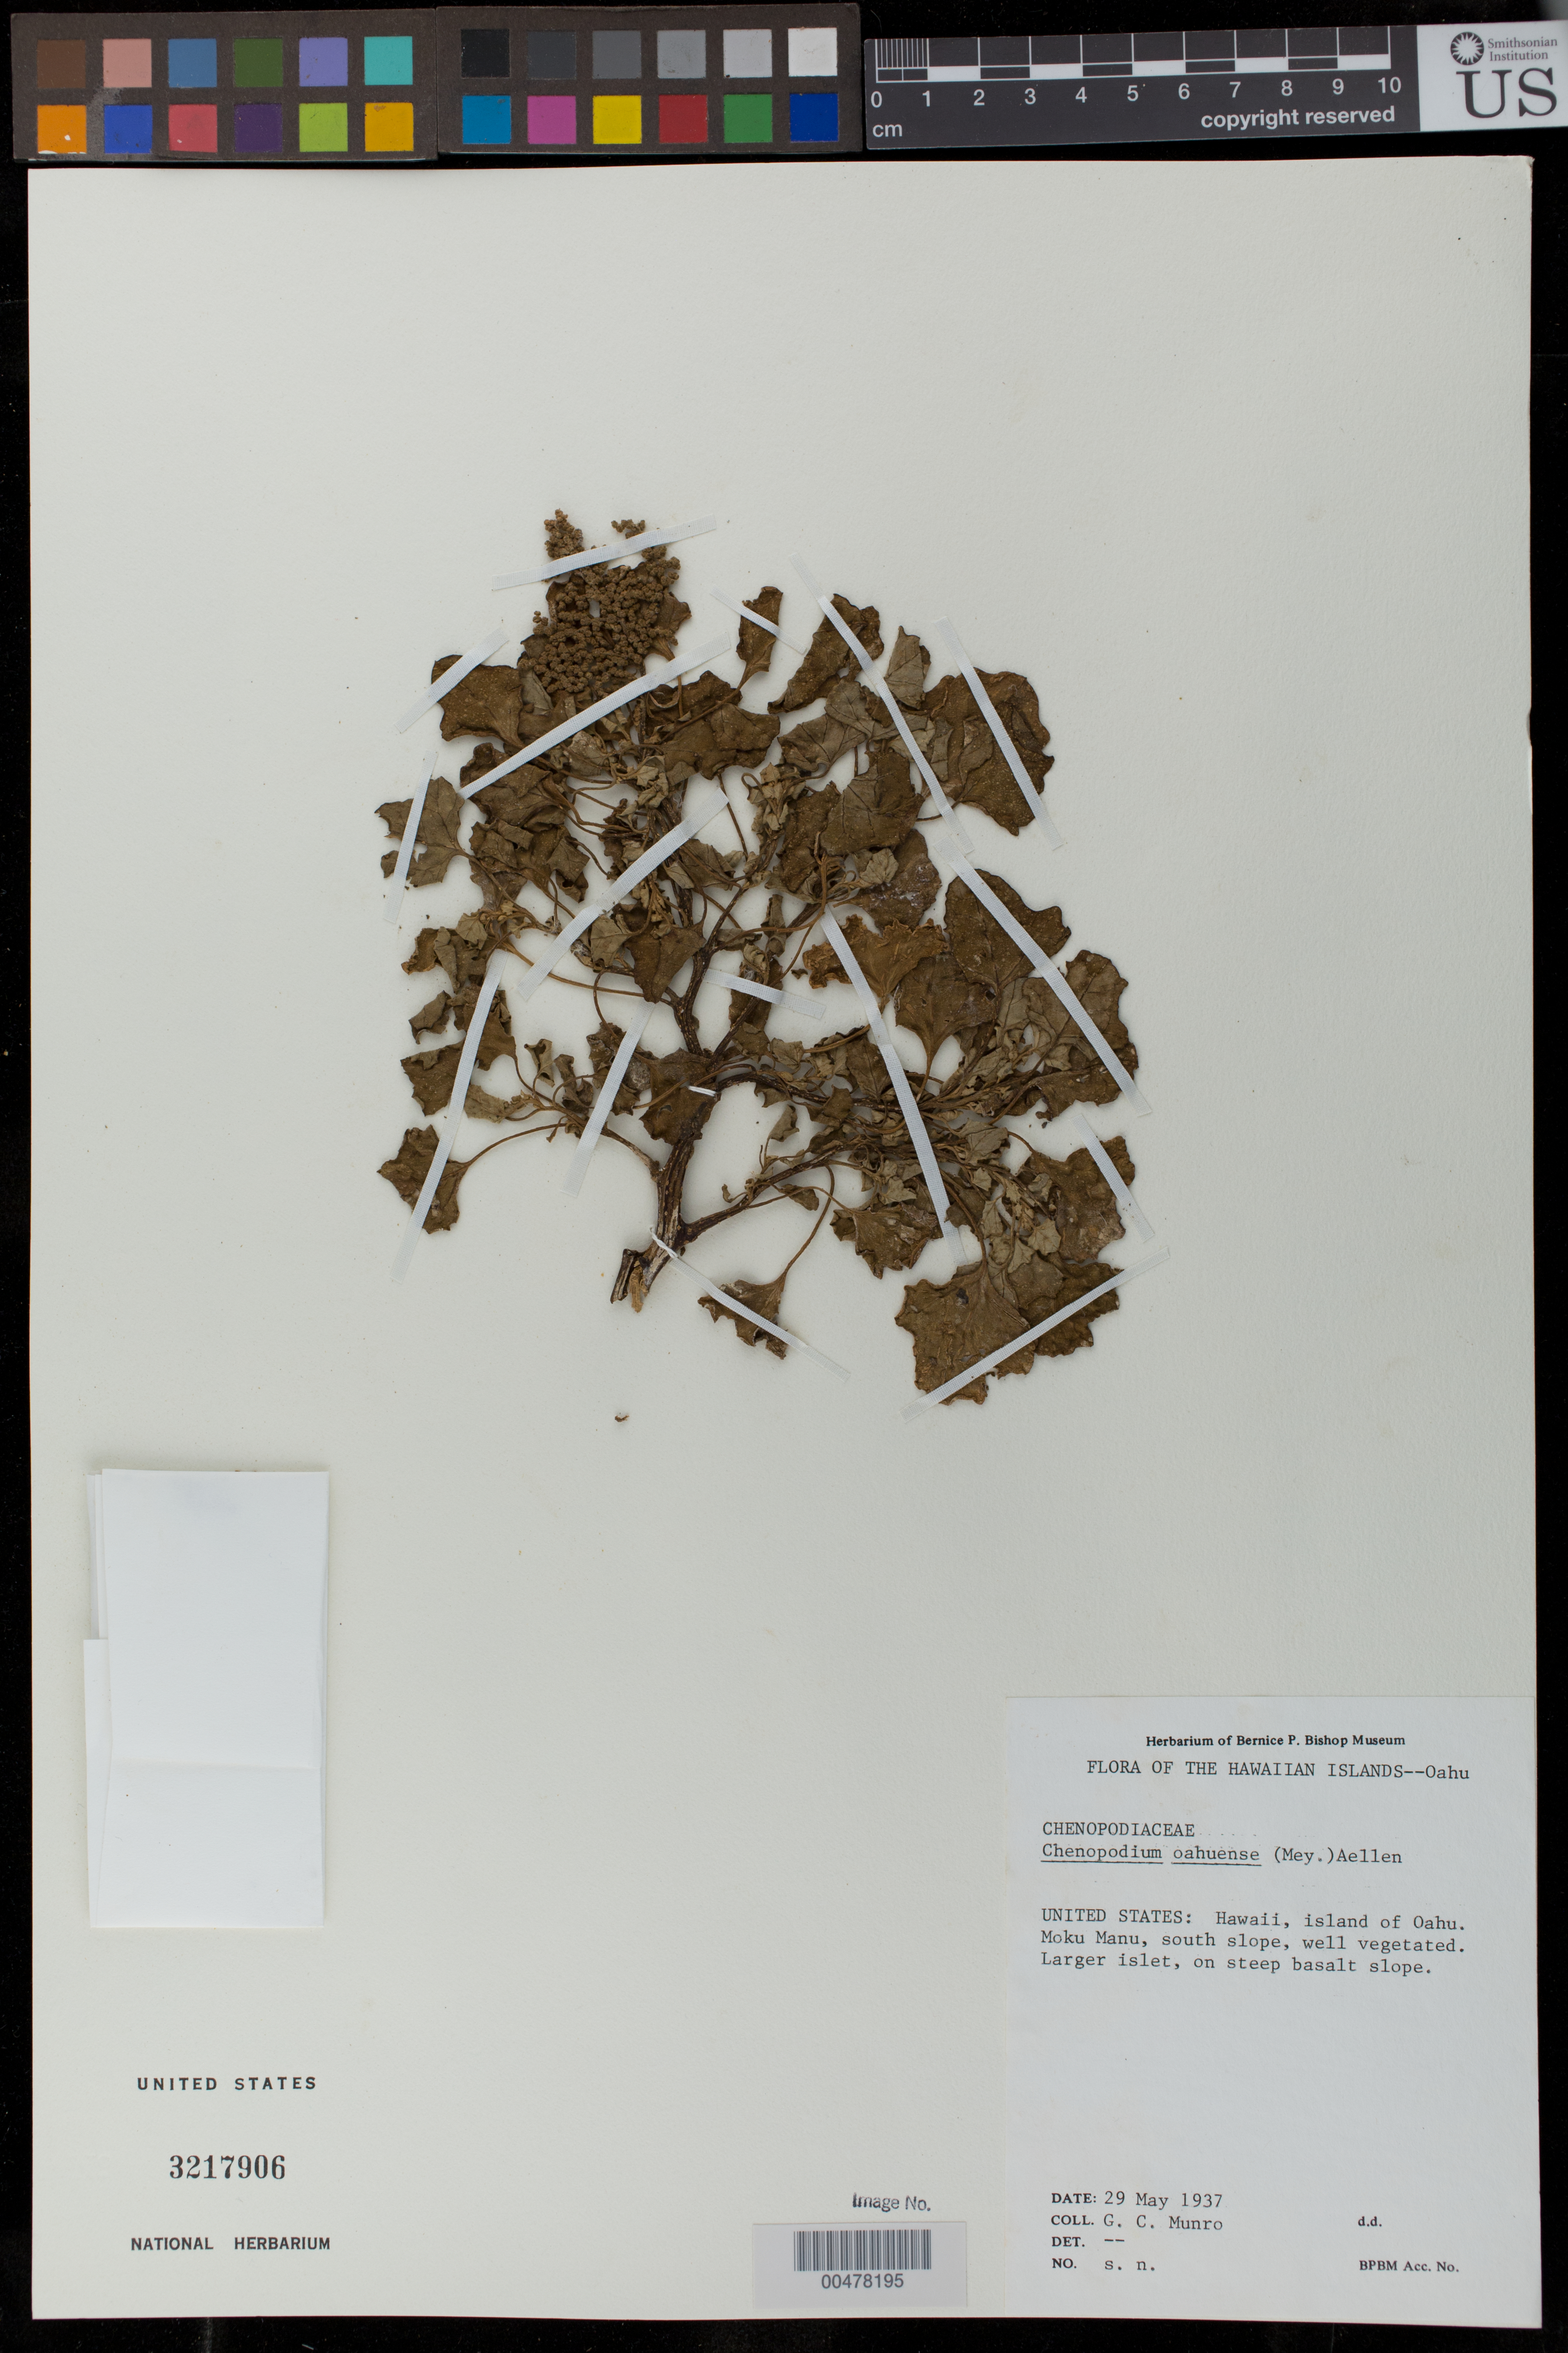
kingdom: Plantae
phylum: Tracheophyta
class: Magnoliopsida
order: Caryophyllales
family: Amaranthaceae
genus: Chenopodium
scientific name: Chenopodium oahuense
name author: (Meyen) Aellen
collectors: G. C. Munro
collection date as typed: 29 May 1937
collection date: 1937-05-29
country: United States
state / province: Hawaii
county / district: Honolulu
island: Moku Manu Islet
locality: S slope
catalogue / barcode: US 3217906